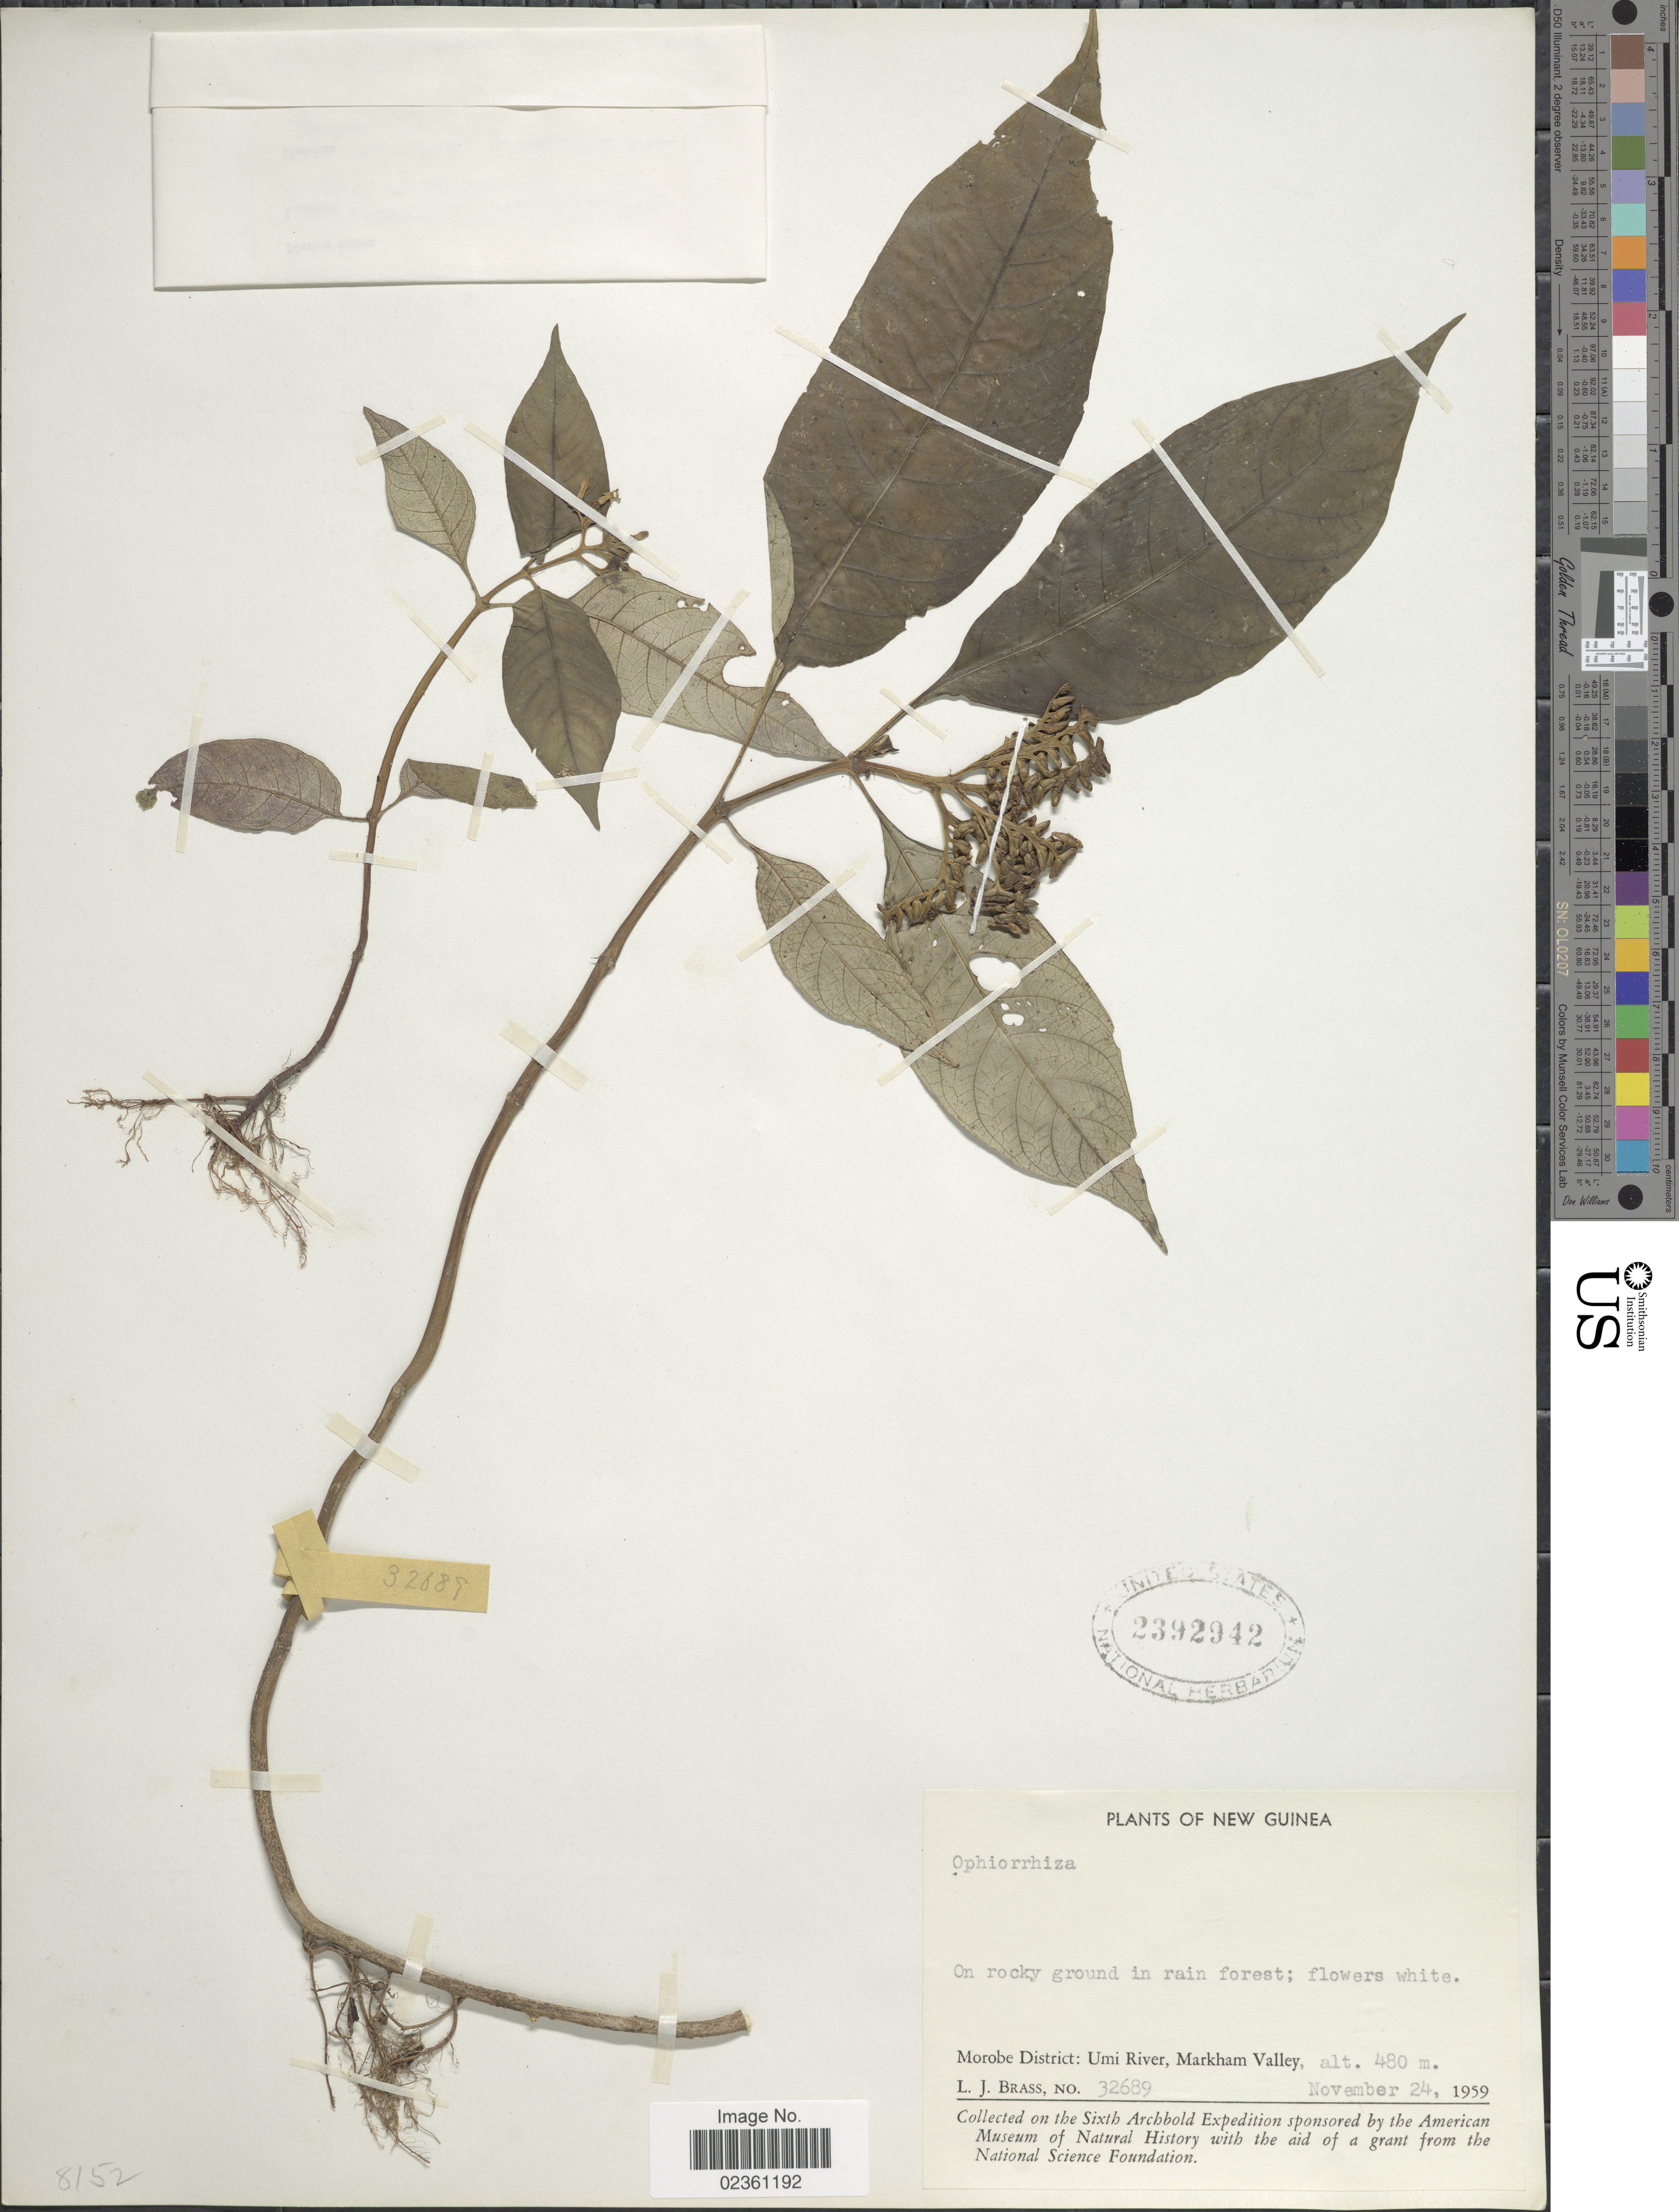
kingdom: Plantae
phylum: Tracheophyta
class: Magnoliopsida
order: Gentianales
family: Rubiaceae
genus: Ophiorrhiza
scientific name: Ophiorrhiza sp.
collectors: L. J. Brass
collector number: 32689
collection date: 1959-11-24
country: Papua New Guinea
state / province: Morobe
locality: On rocky ground in rain forest; Morobe District: Umi River, Markham Valley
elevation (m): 480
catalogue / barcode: US 2392942